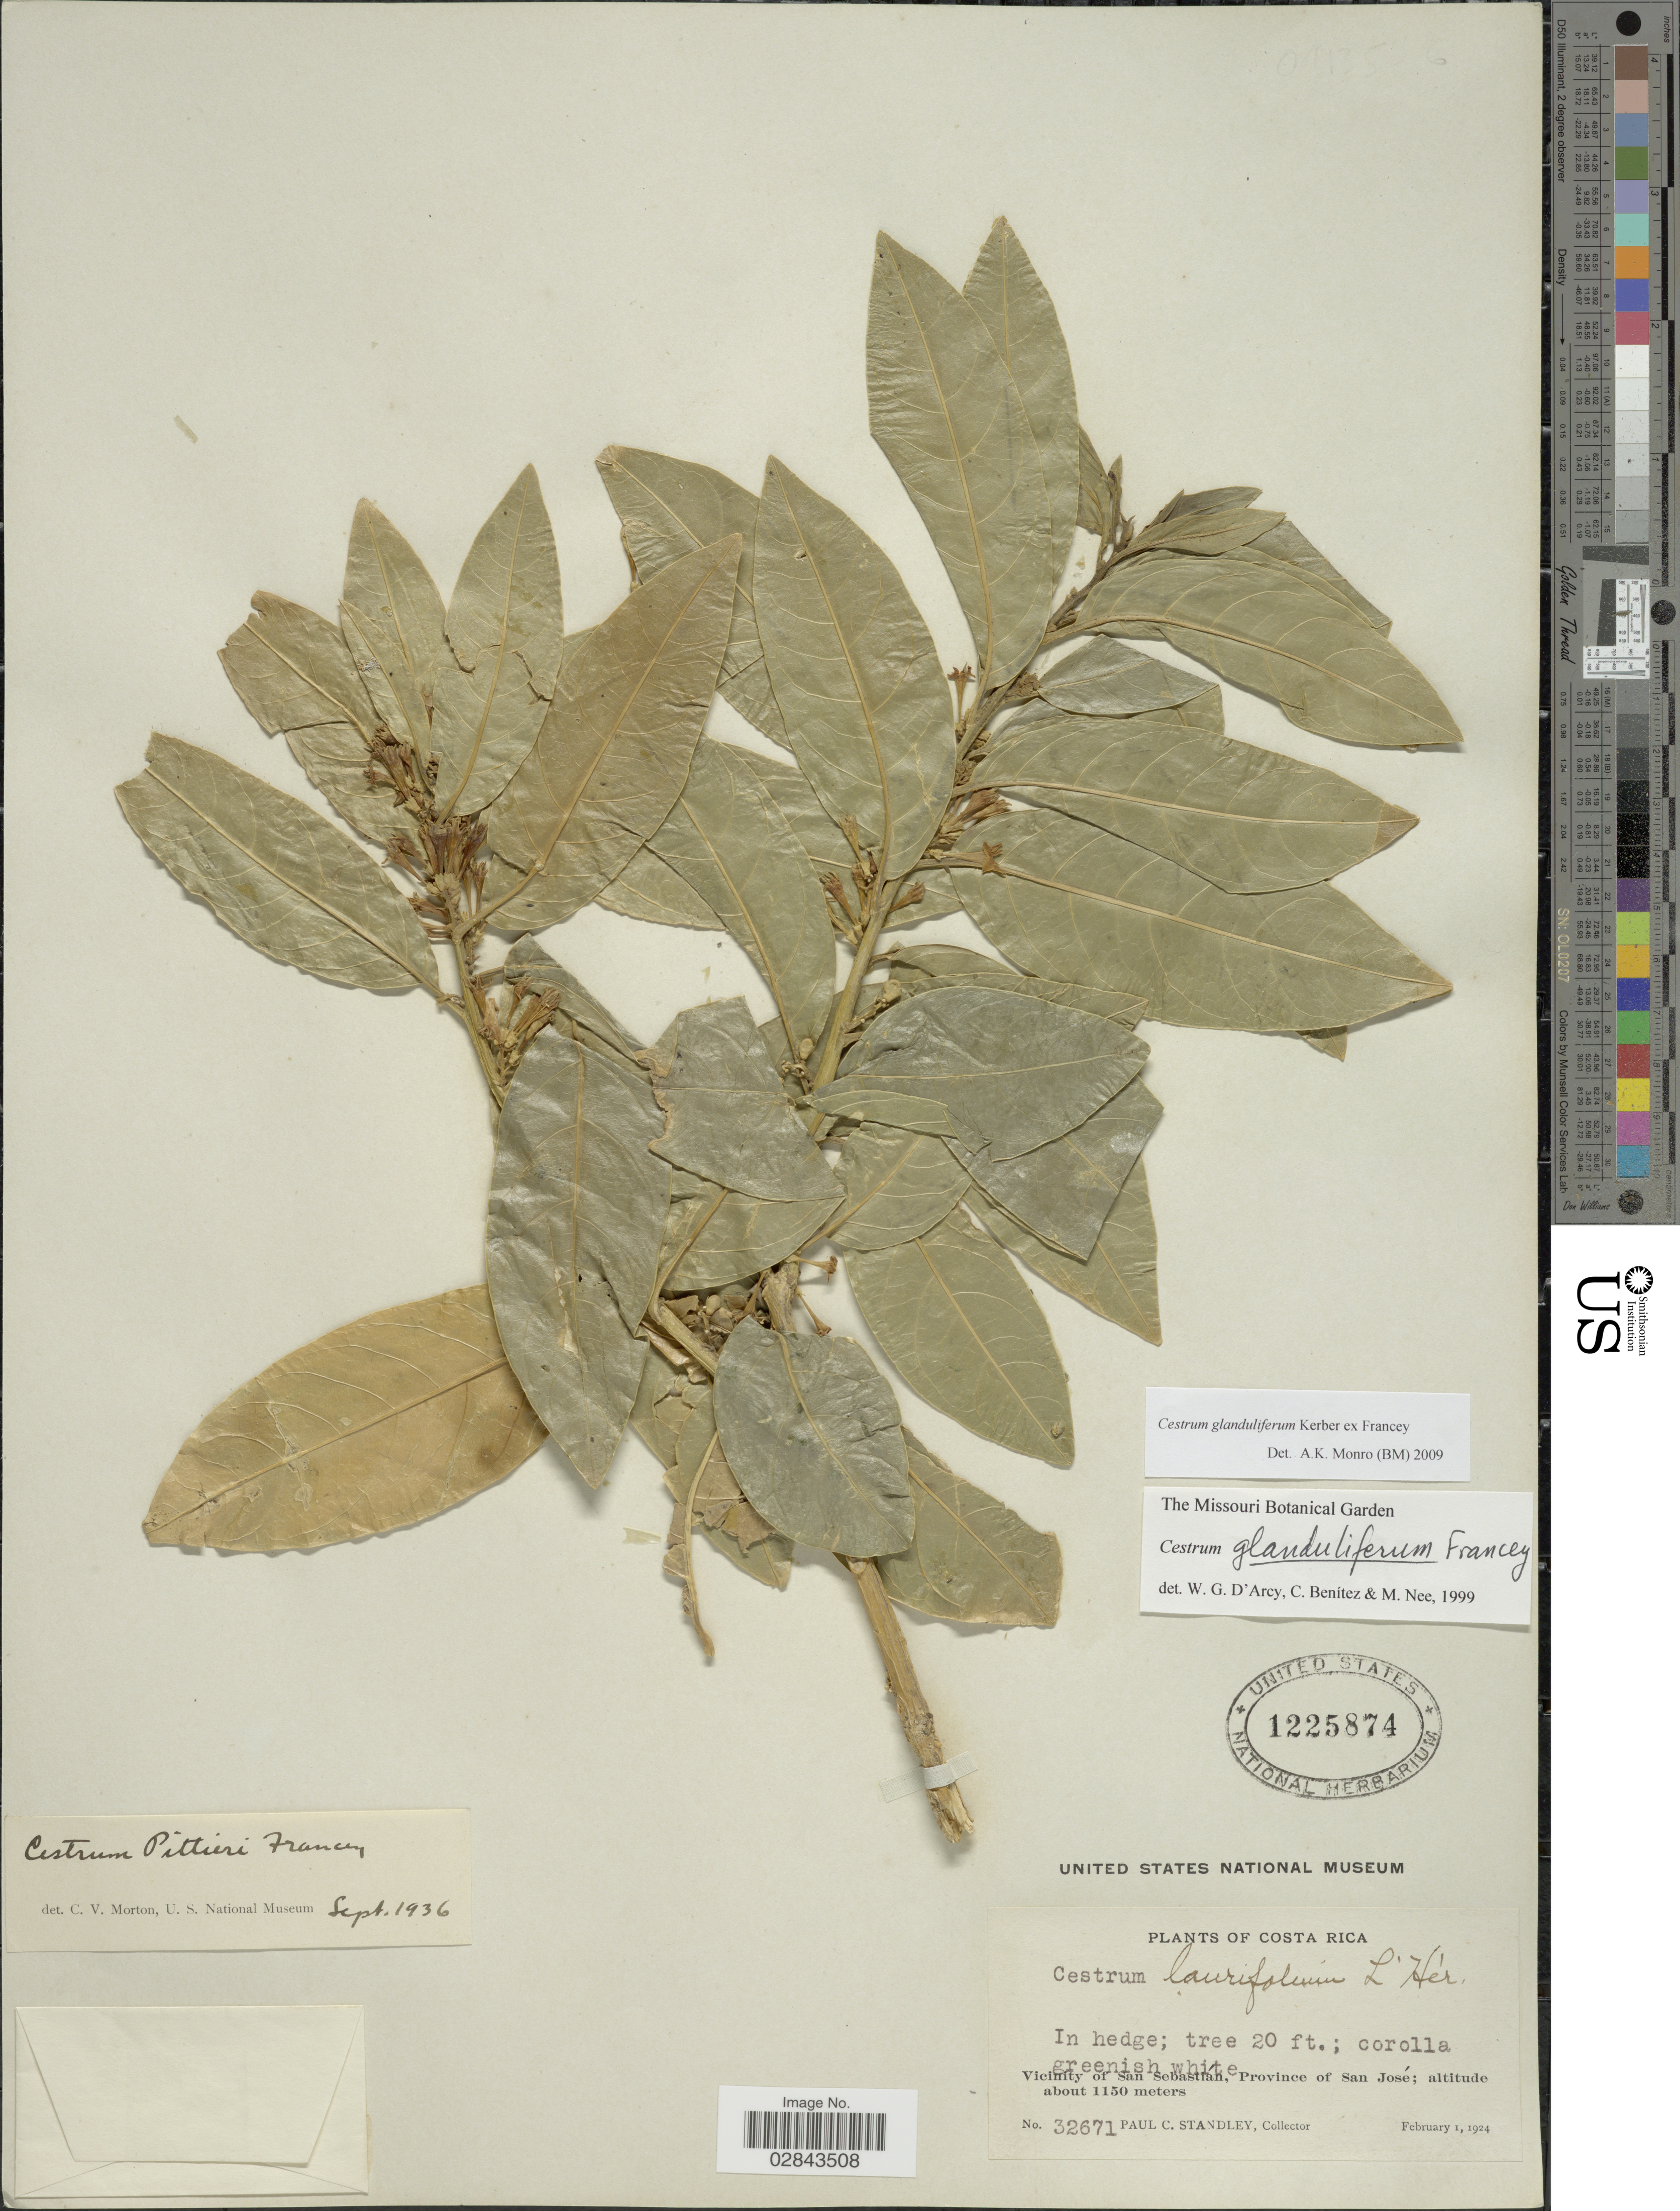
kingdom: Plantae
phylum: Tracheophyta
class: Magnoliopsida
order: Solanales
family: Solanaceae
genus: Cestrum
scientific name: Cestrum glanduliferum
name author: Kerber ex Francey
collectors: P. C. Standley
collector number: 32671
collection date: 1924-02-01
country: Costa Rica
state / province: San José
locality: Vicinity of San Sebastián, Province of San José.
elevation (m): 1150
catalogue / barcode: US 1225874